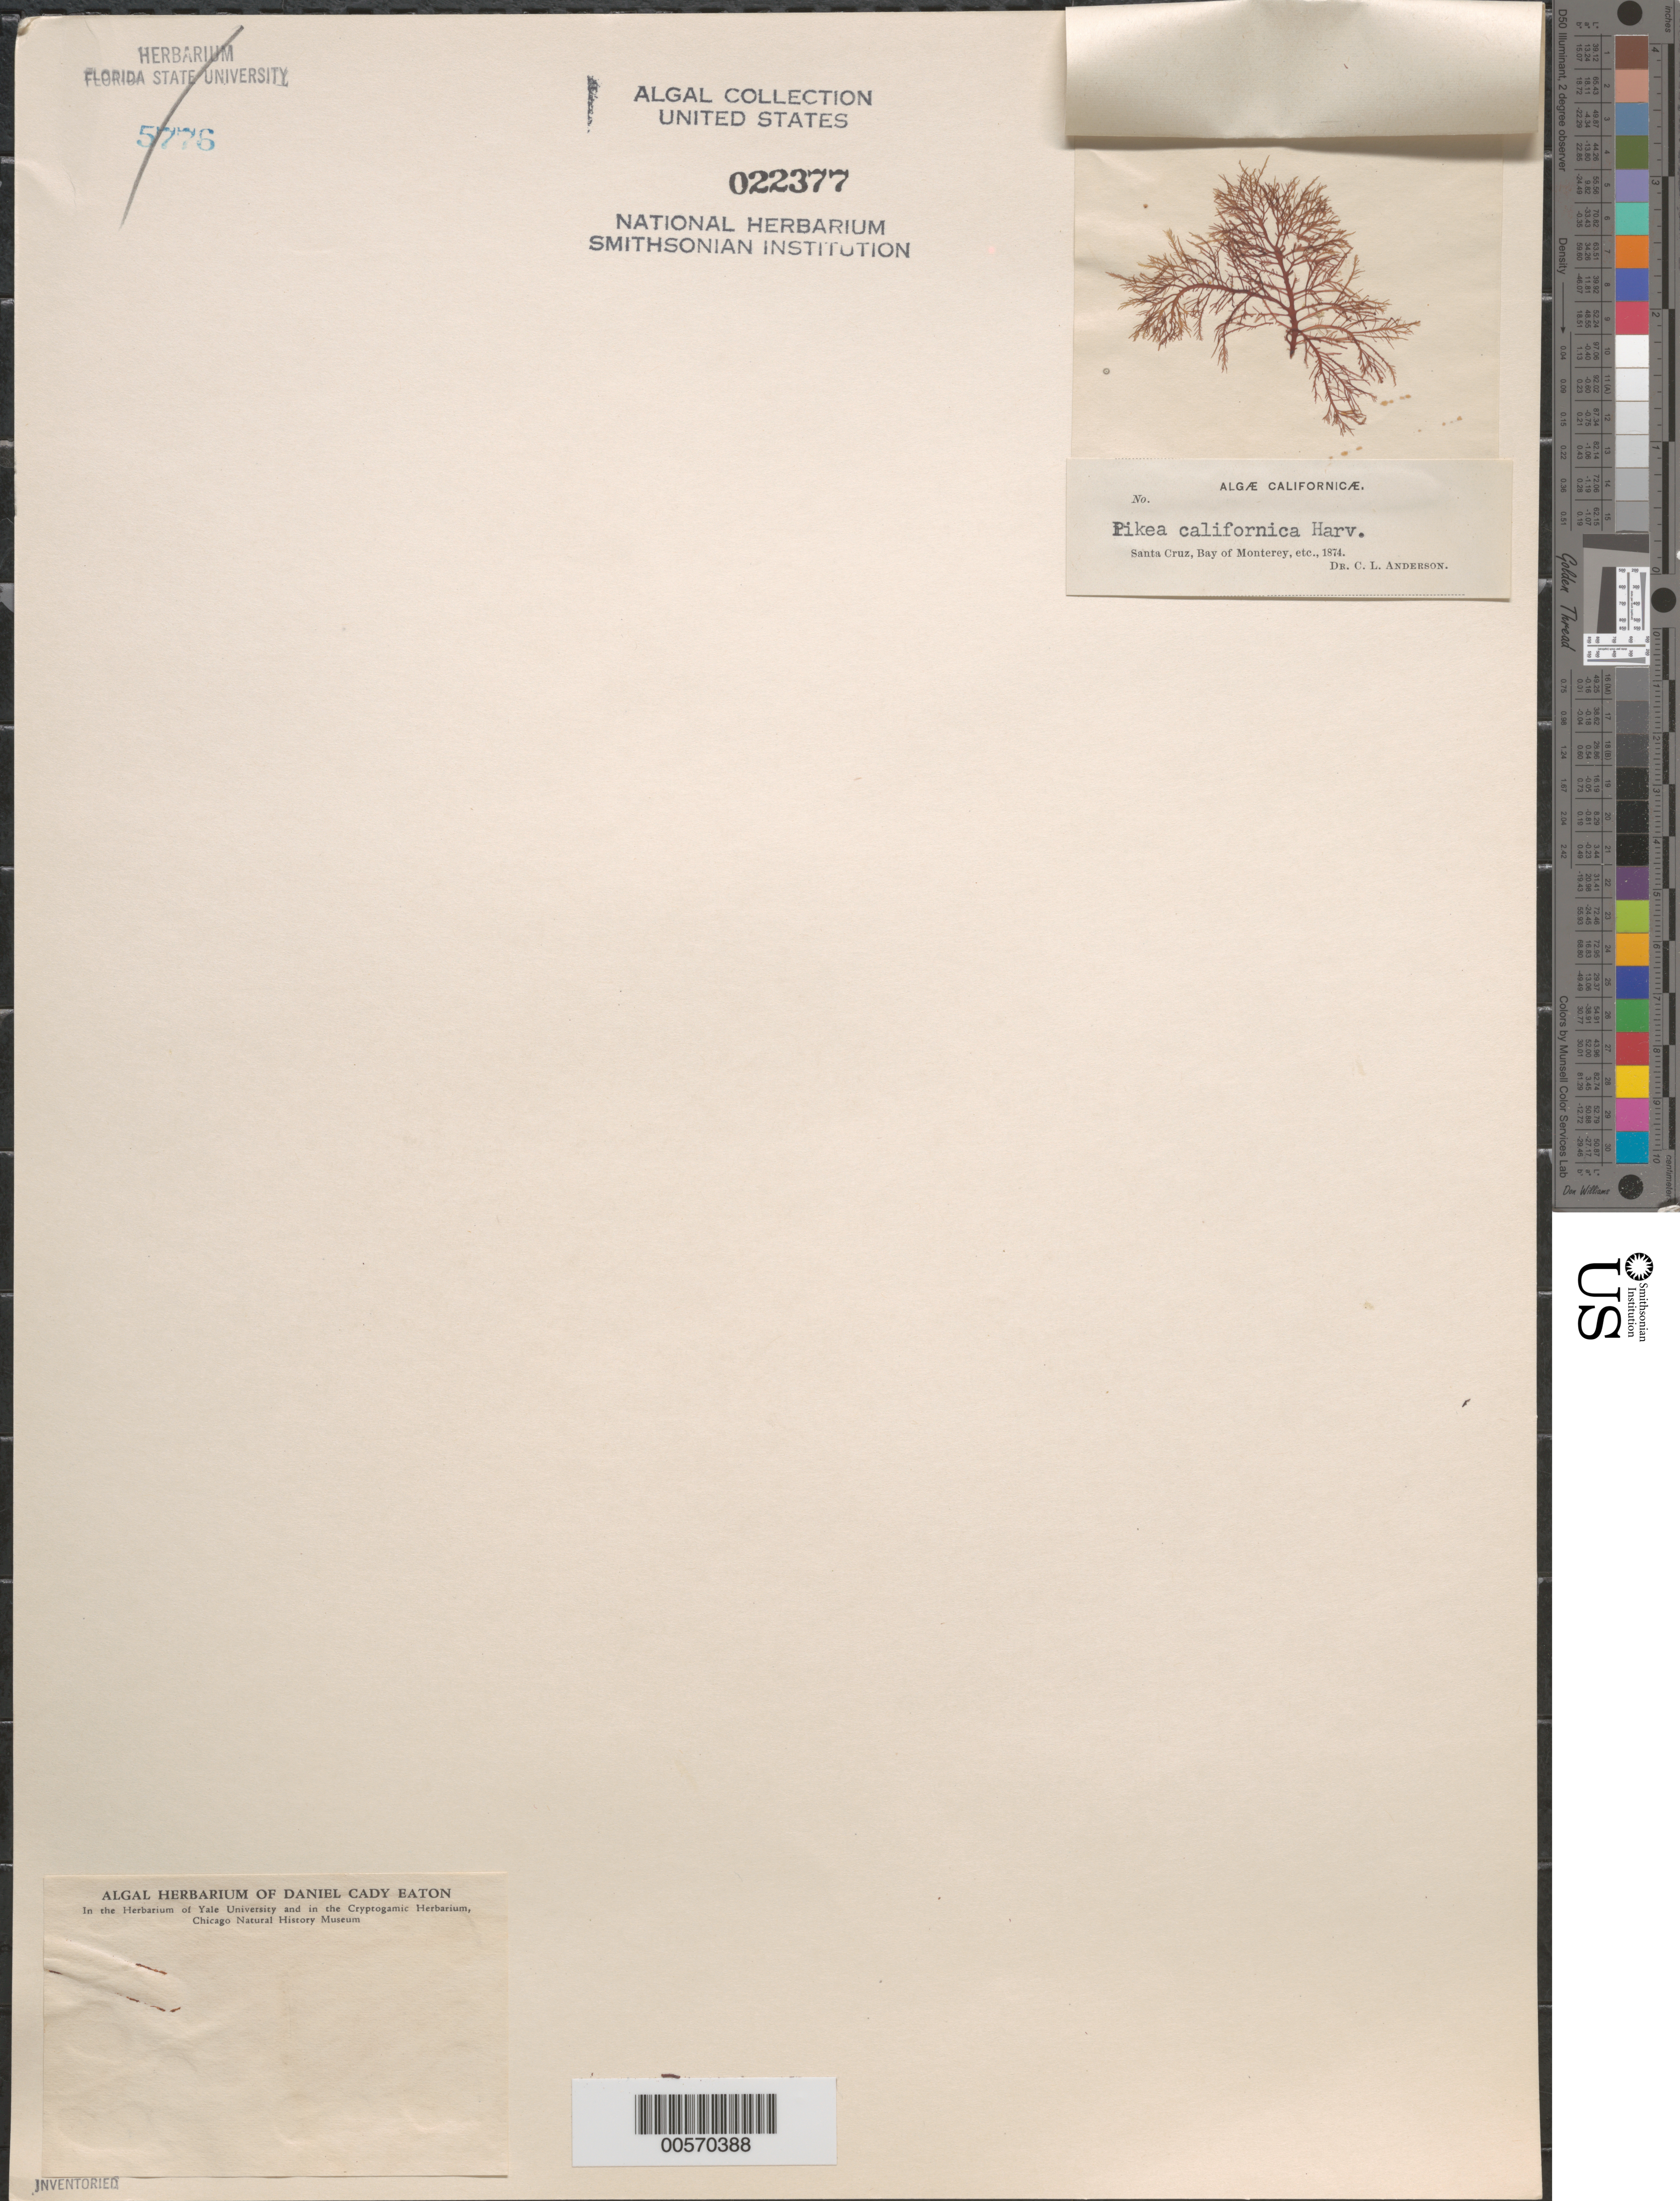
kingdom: Plantae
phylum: Rhodophyta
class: Florideophyceae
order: Gigartinales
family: Dumontiaceae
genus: Pikea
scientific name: Pikea californica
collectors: C. L. Anderson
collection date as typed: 1874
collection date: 1874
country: United States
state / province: California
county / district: Santa Cruz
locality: Santa Cruz, Monterey Bay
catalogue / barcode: US 22377